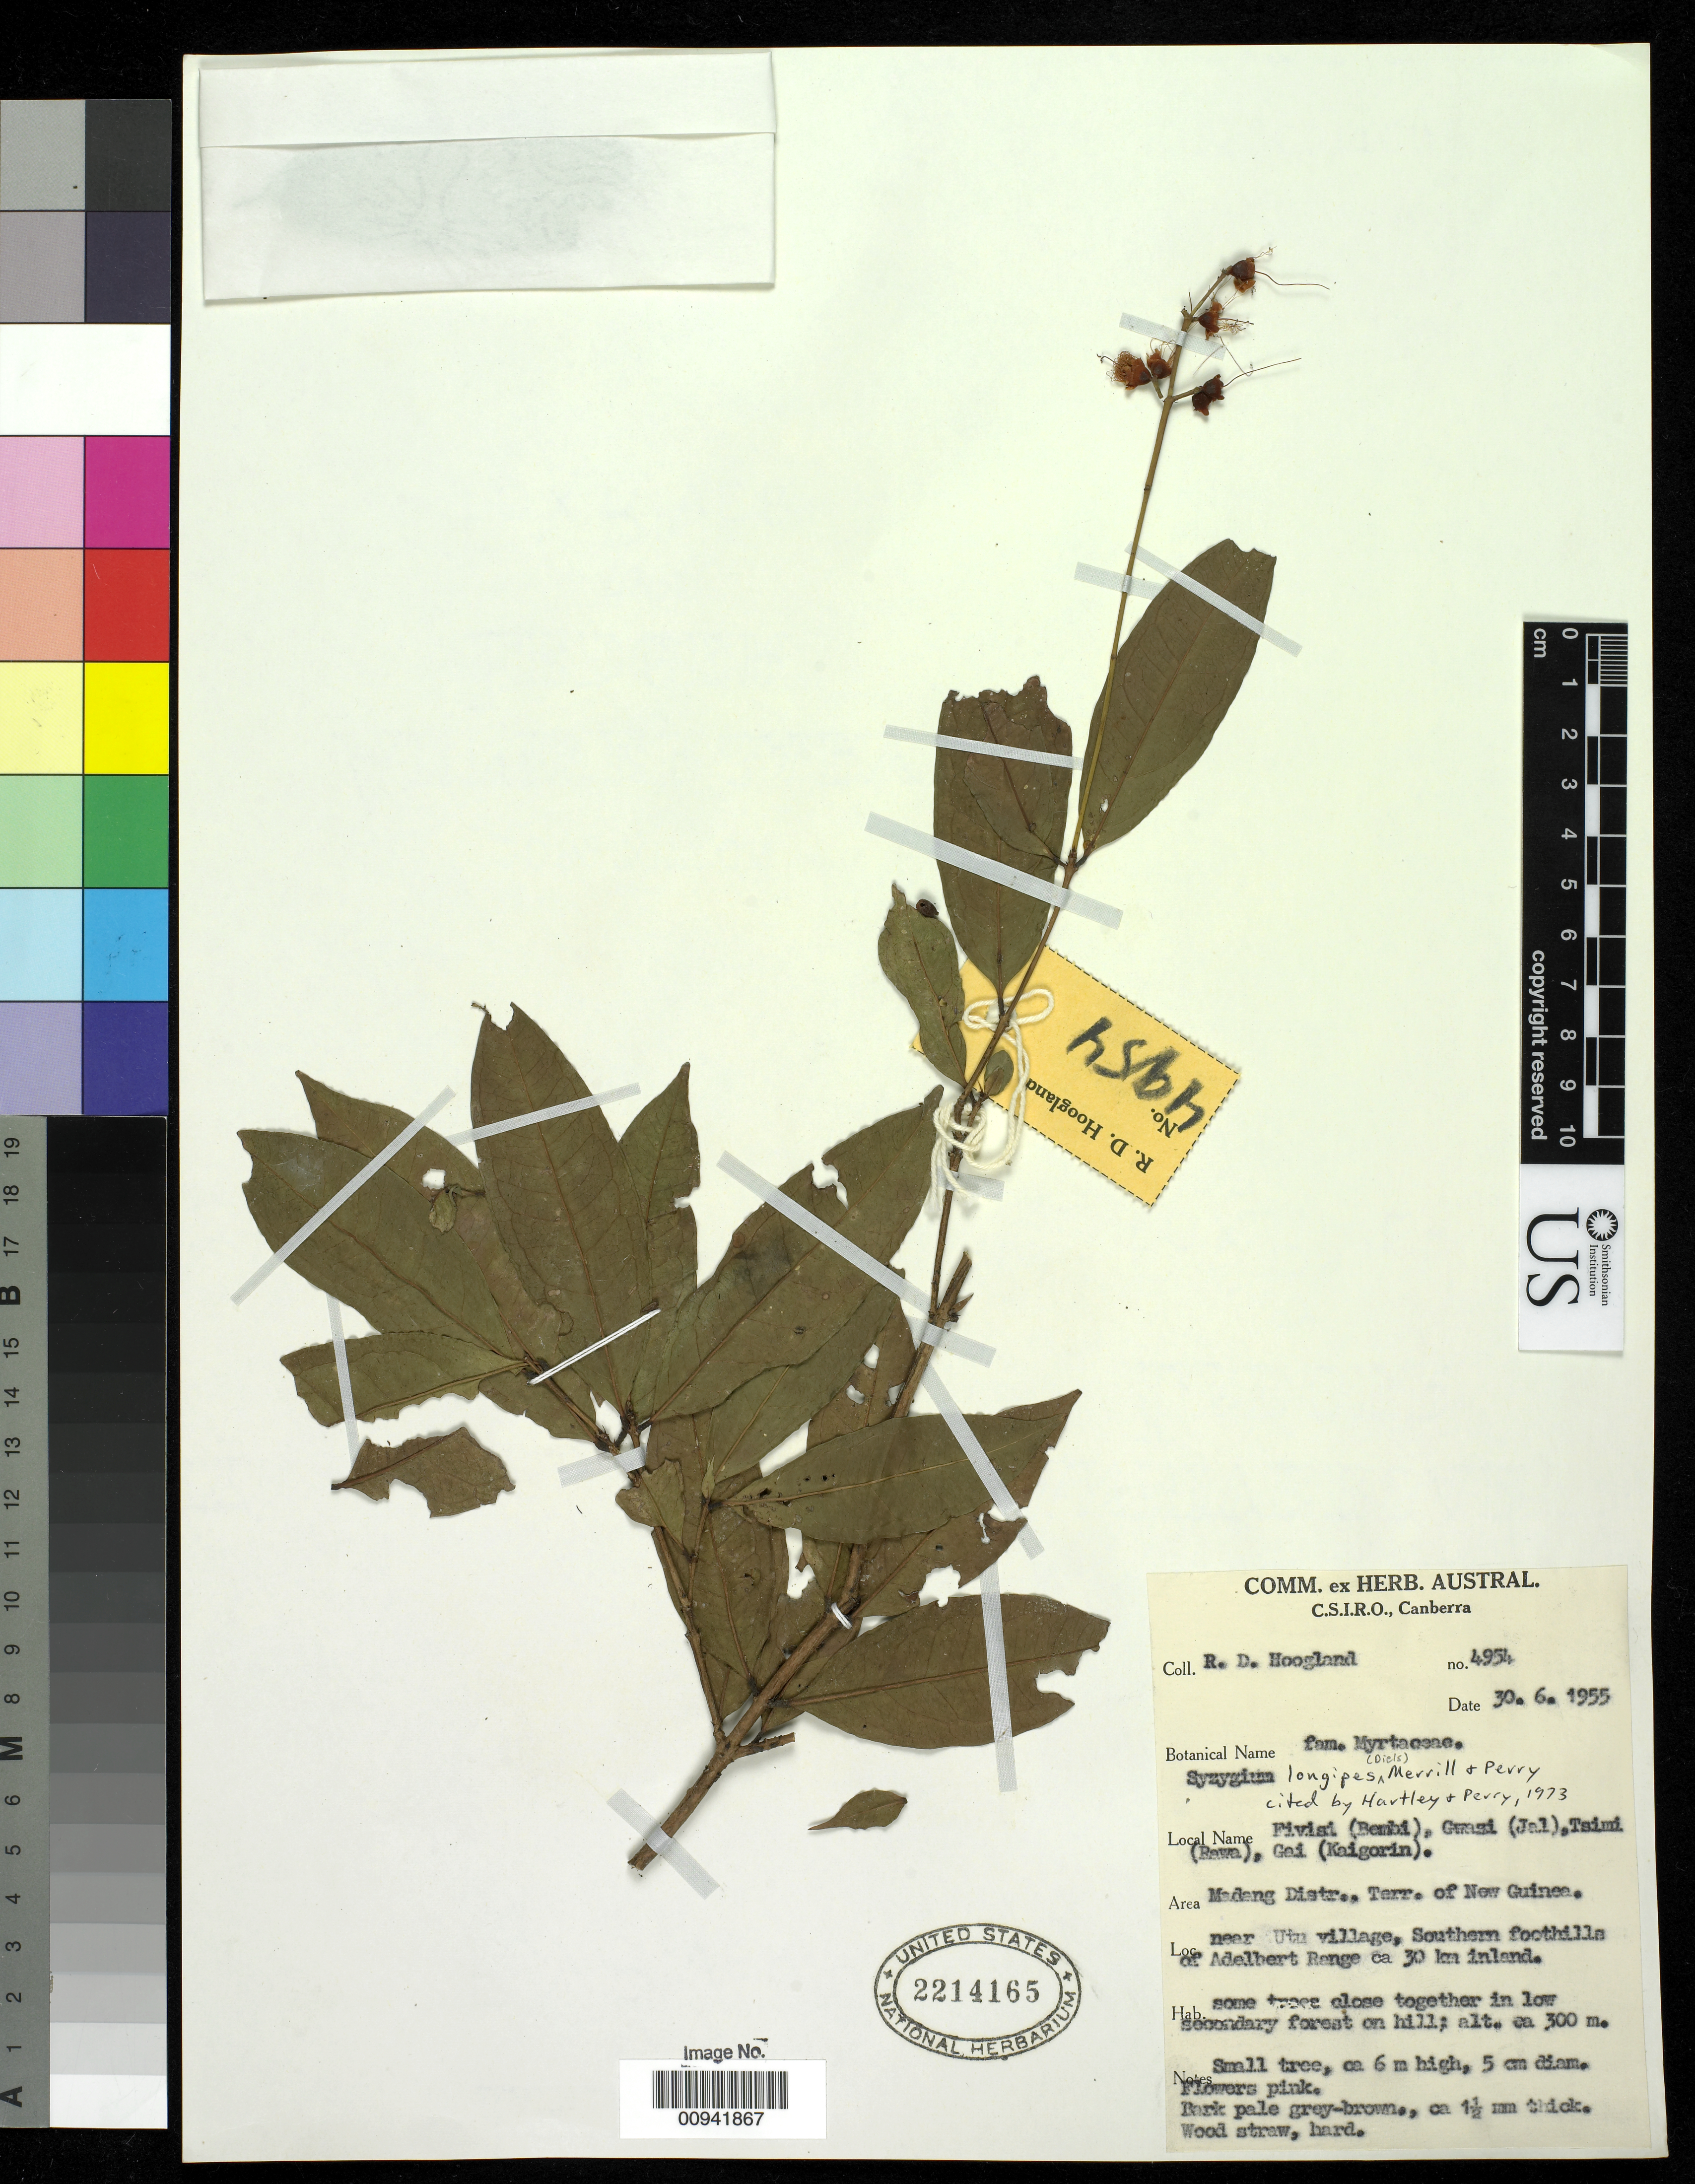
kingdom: Plantae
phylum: Tracheophyta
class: Magnoliopsida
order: Myrtales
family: Myrtaceae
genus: Syzygium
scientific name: Syzygium longipes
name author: (Diels) Merr. & L.M. Perry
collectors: R. D. Hoogland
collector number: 4954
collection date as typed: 30 Jun 1955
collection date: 1955-06-30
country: Papua New Guinea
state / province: Madang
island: New Guinea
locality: near utu village, Southern foothills of Adelbert Range ca 30 km inland.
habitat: some trees close together in low secondary forest on hill.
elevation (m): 300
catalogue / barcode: US 2214165